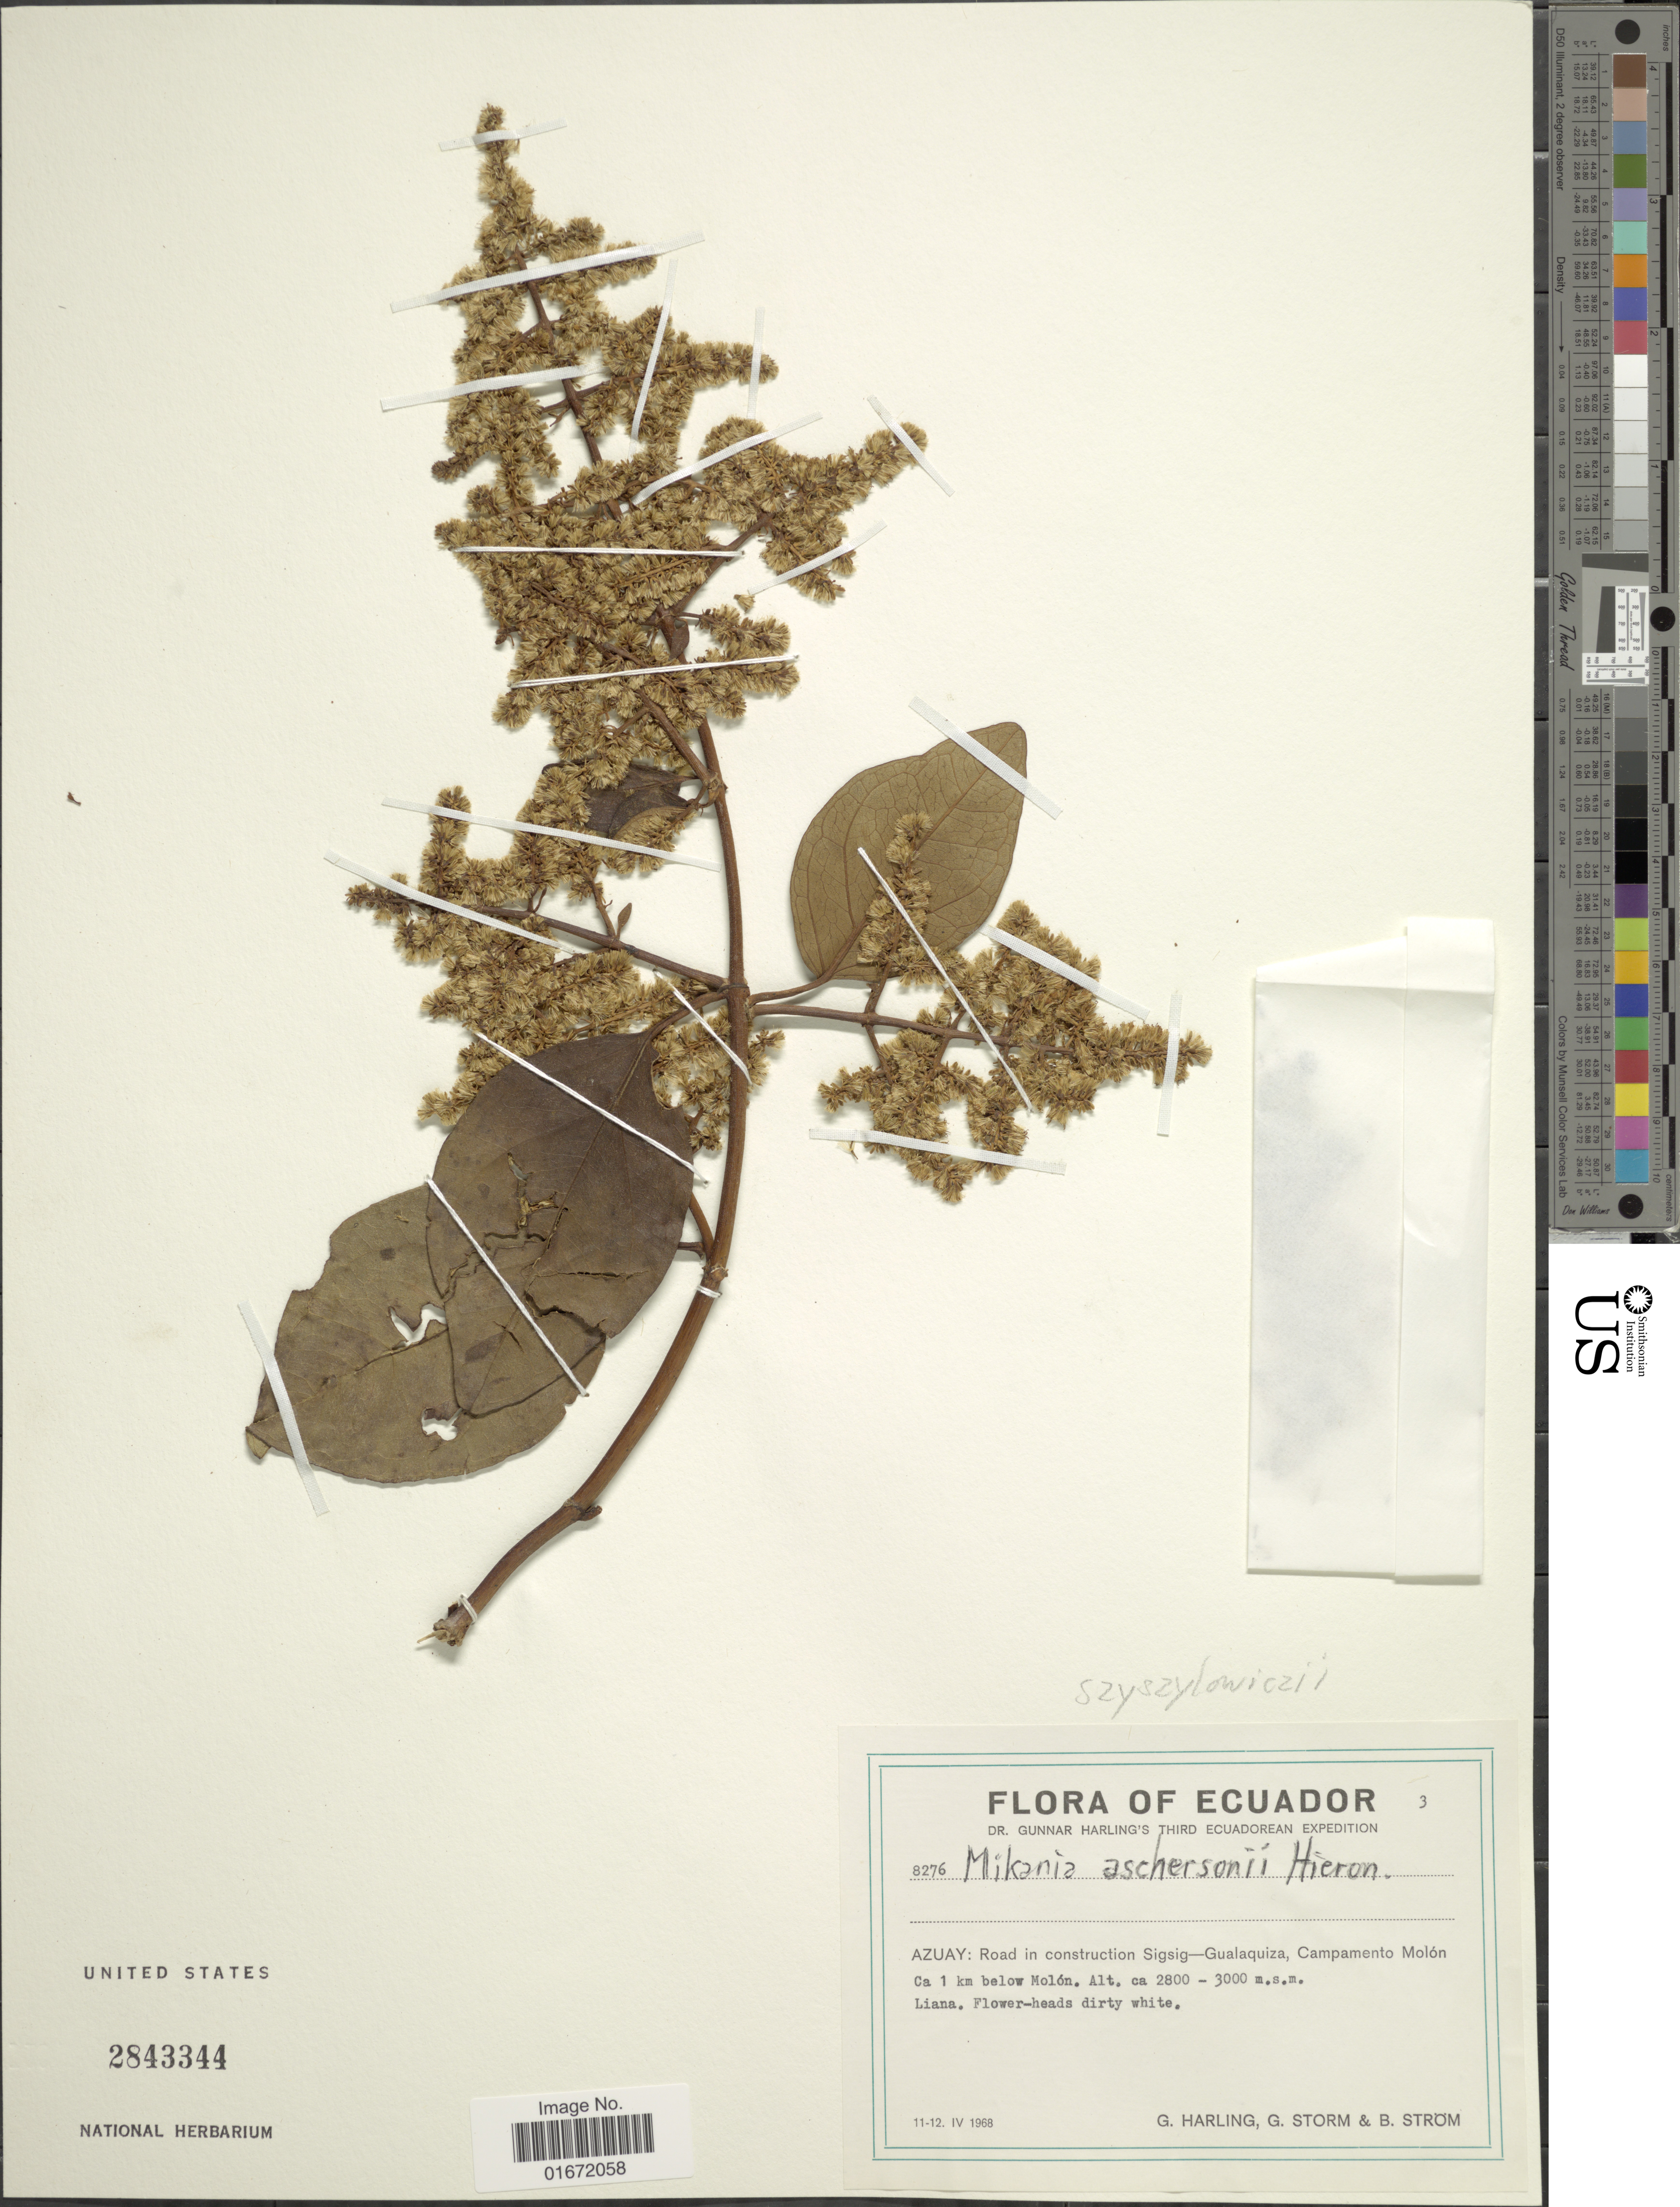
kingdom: Plantae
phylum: Tracheophyta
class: Magnoliopsida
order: Asterales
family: Asteraceae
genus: Mikania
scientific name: Mikania szyszylowiczii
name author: Hieron.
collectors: G. Harling, G. Storm & B. Ström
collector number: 8276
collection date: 1968-04-11/1968-04-12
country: Ecuador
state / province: Azuay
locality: Azuay: Road in construction Sigsig-Gualaquiza, Campamento Molón Ca 1 km below Molón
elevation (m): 2800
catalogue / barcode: US 2843344